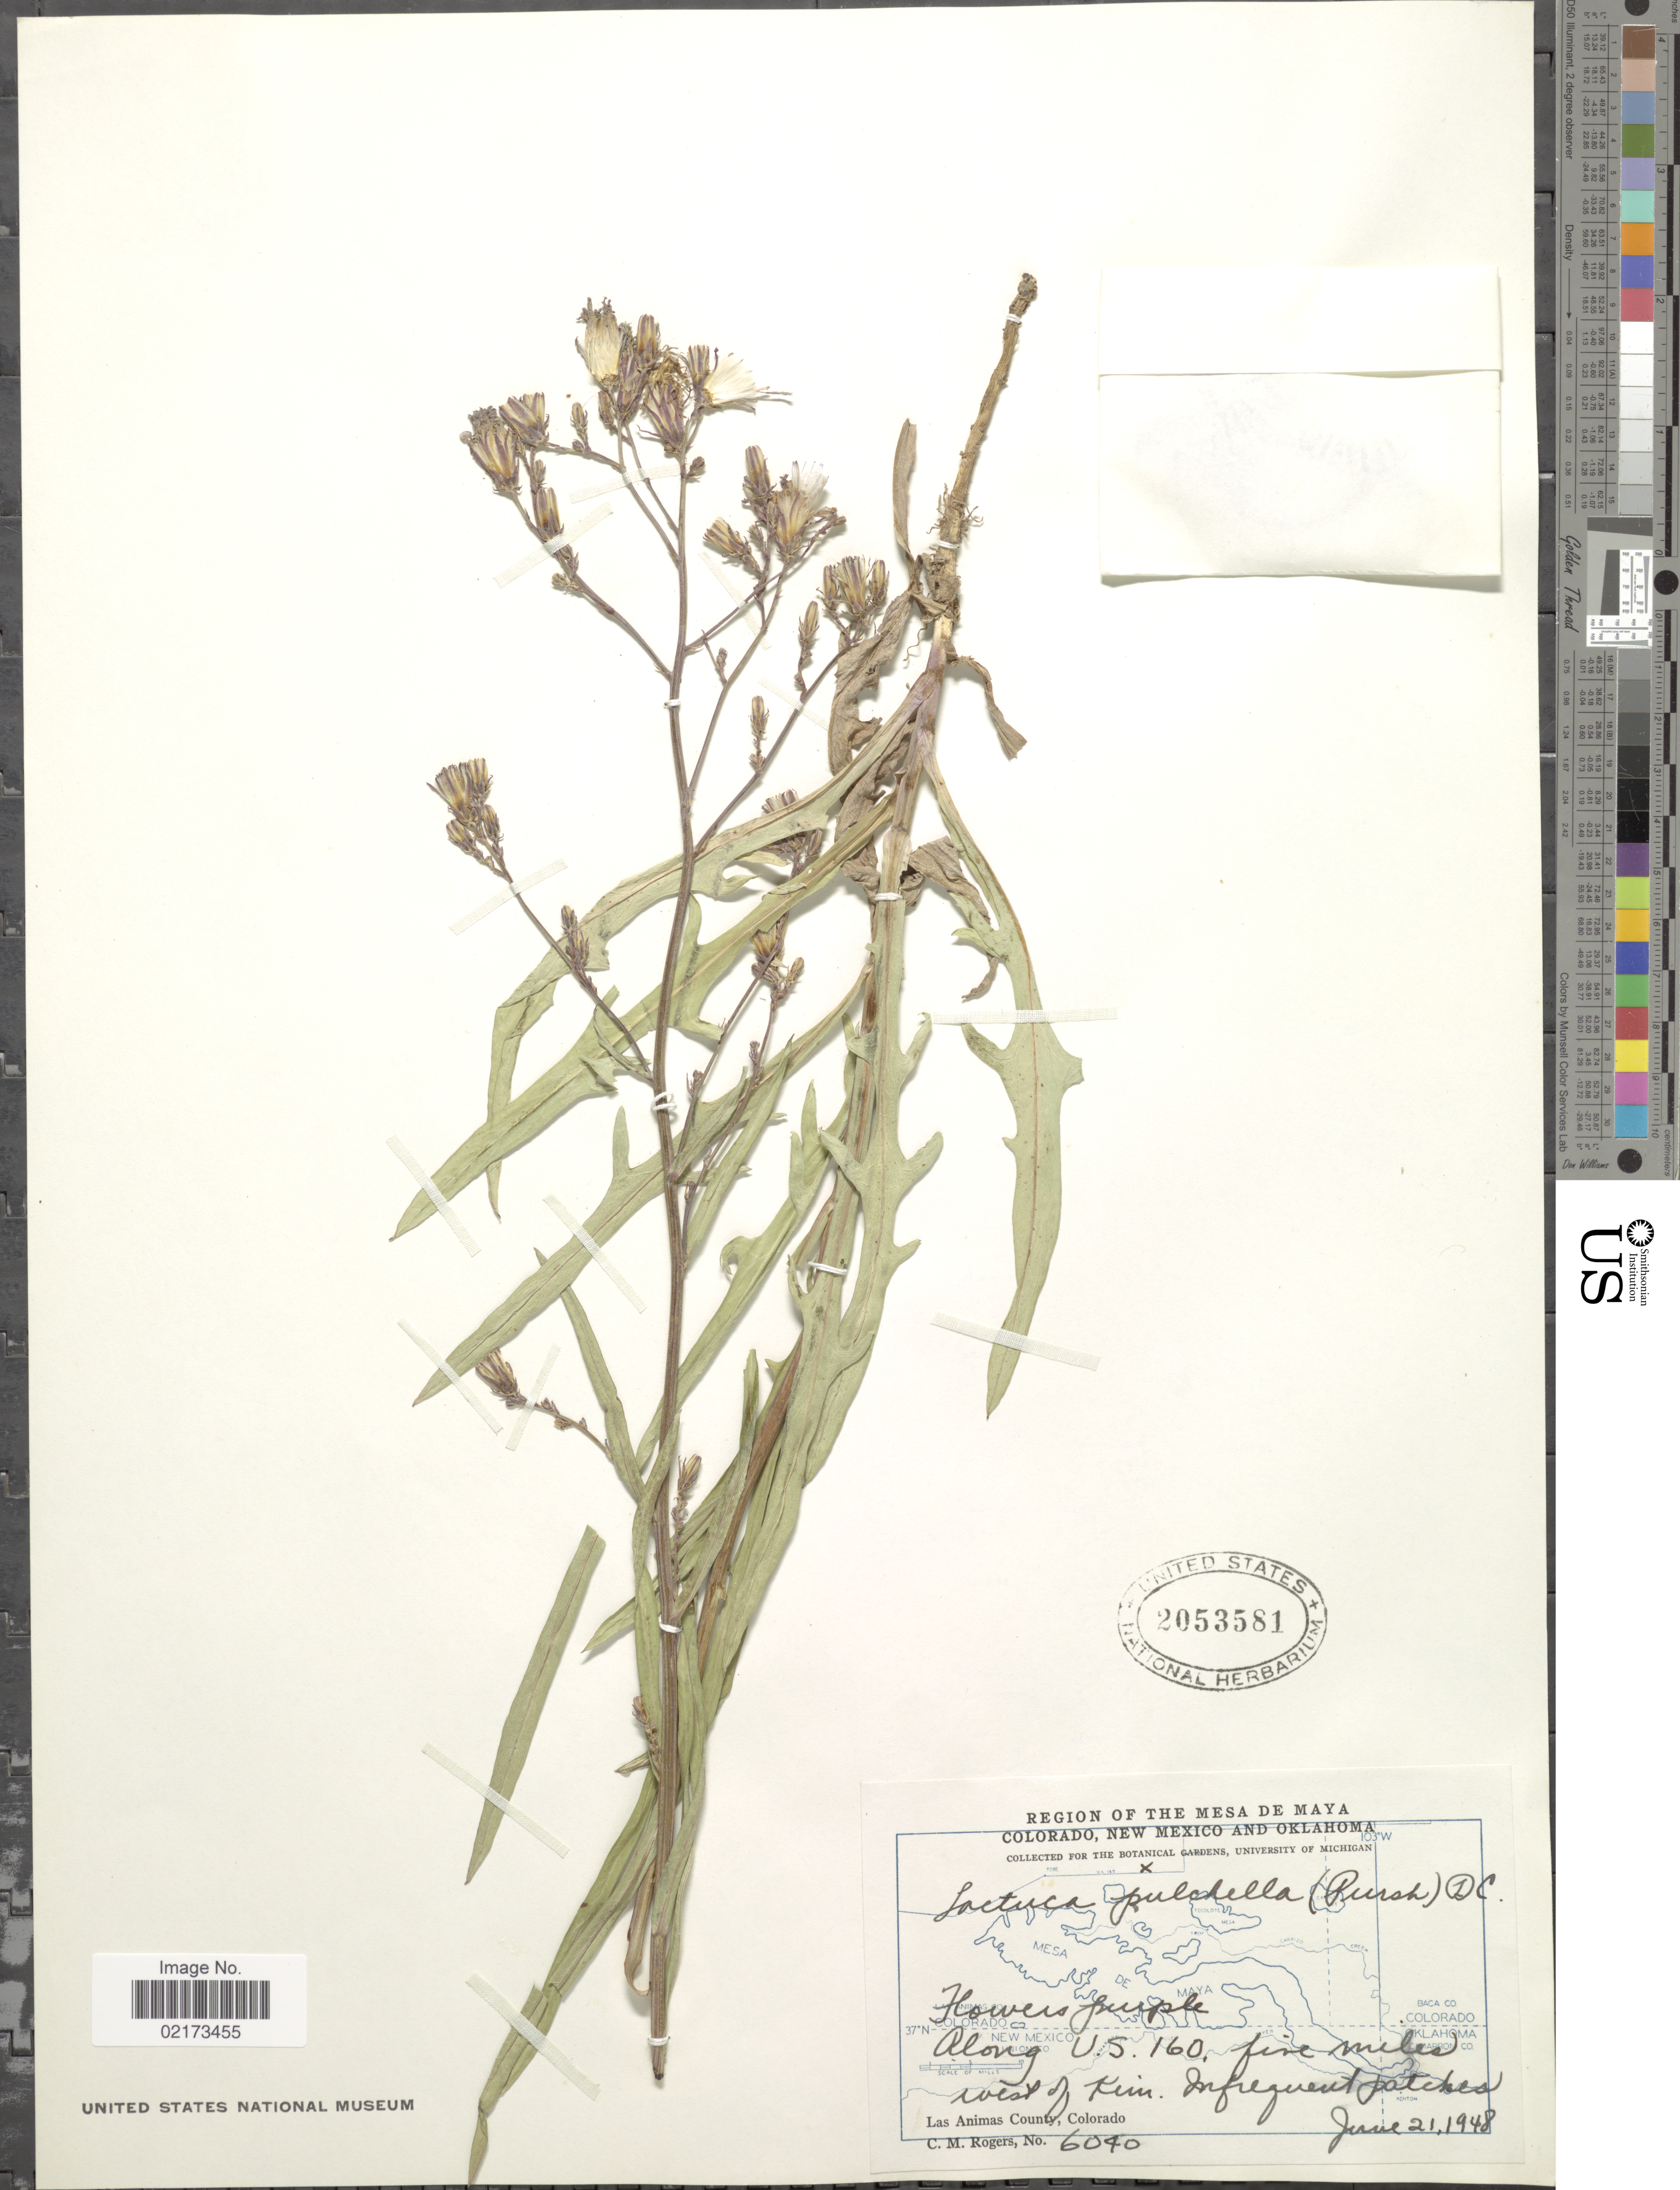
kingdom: Plantae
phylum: Tracheophyta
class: Magnoliopsida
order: Asterales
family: Asteraceae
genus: Lactuca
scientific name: Lactuca tatarica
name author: (L.) C.A. Mey.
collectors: C. M. Rogers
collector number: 6040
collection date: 1948-06-21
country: United States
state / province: Colorado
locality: Along U. S. 160, five miles west of Kim., Los Animas County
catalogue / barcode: US 2053581